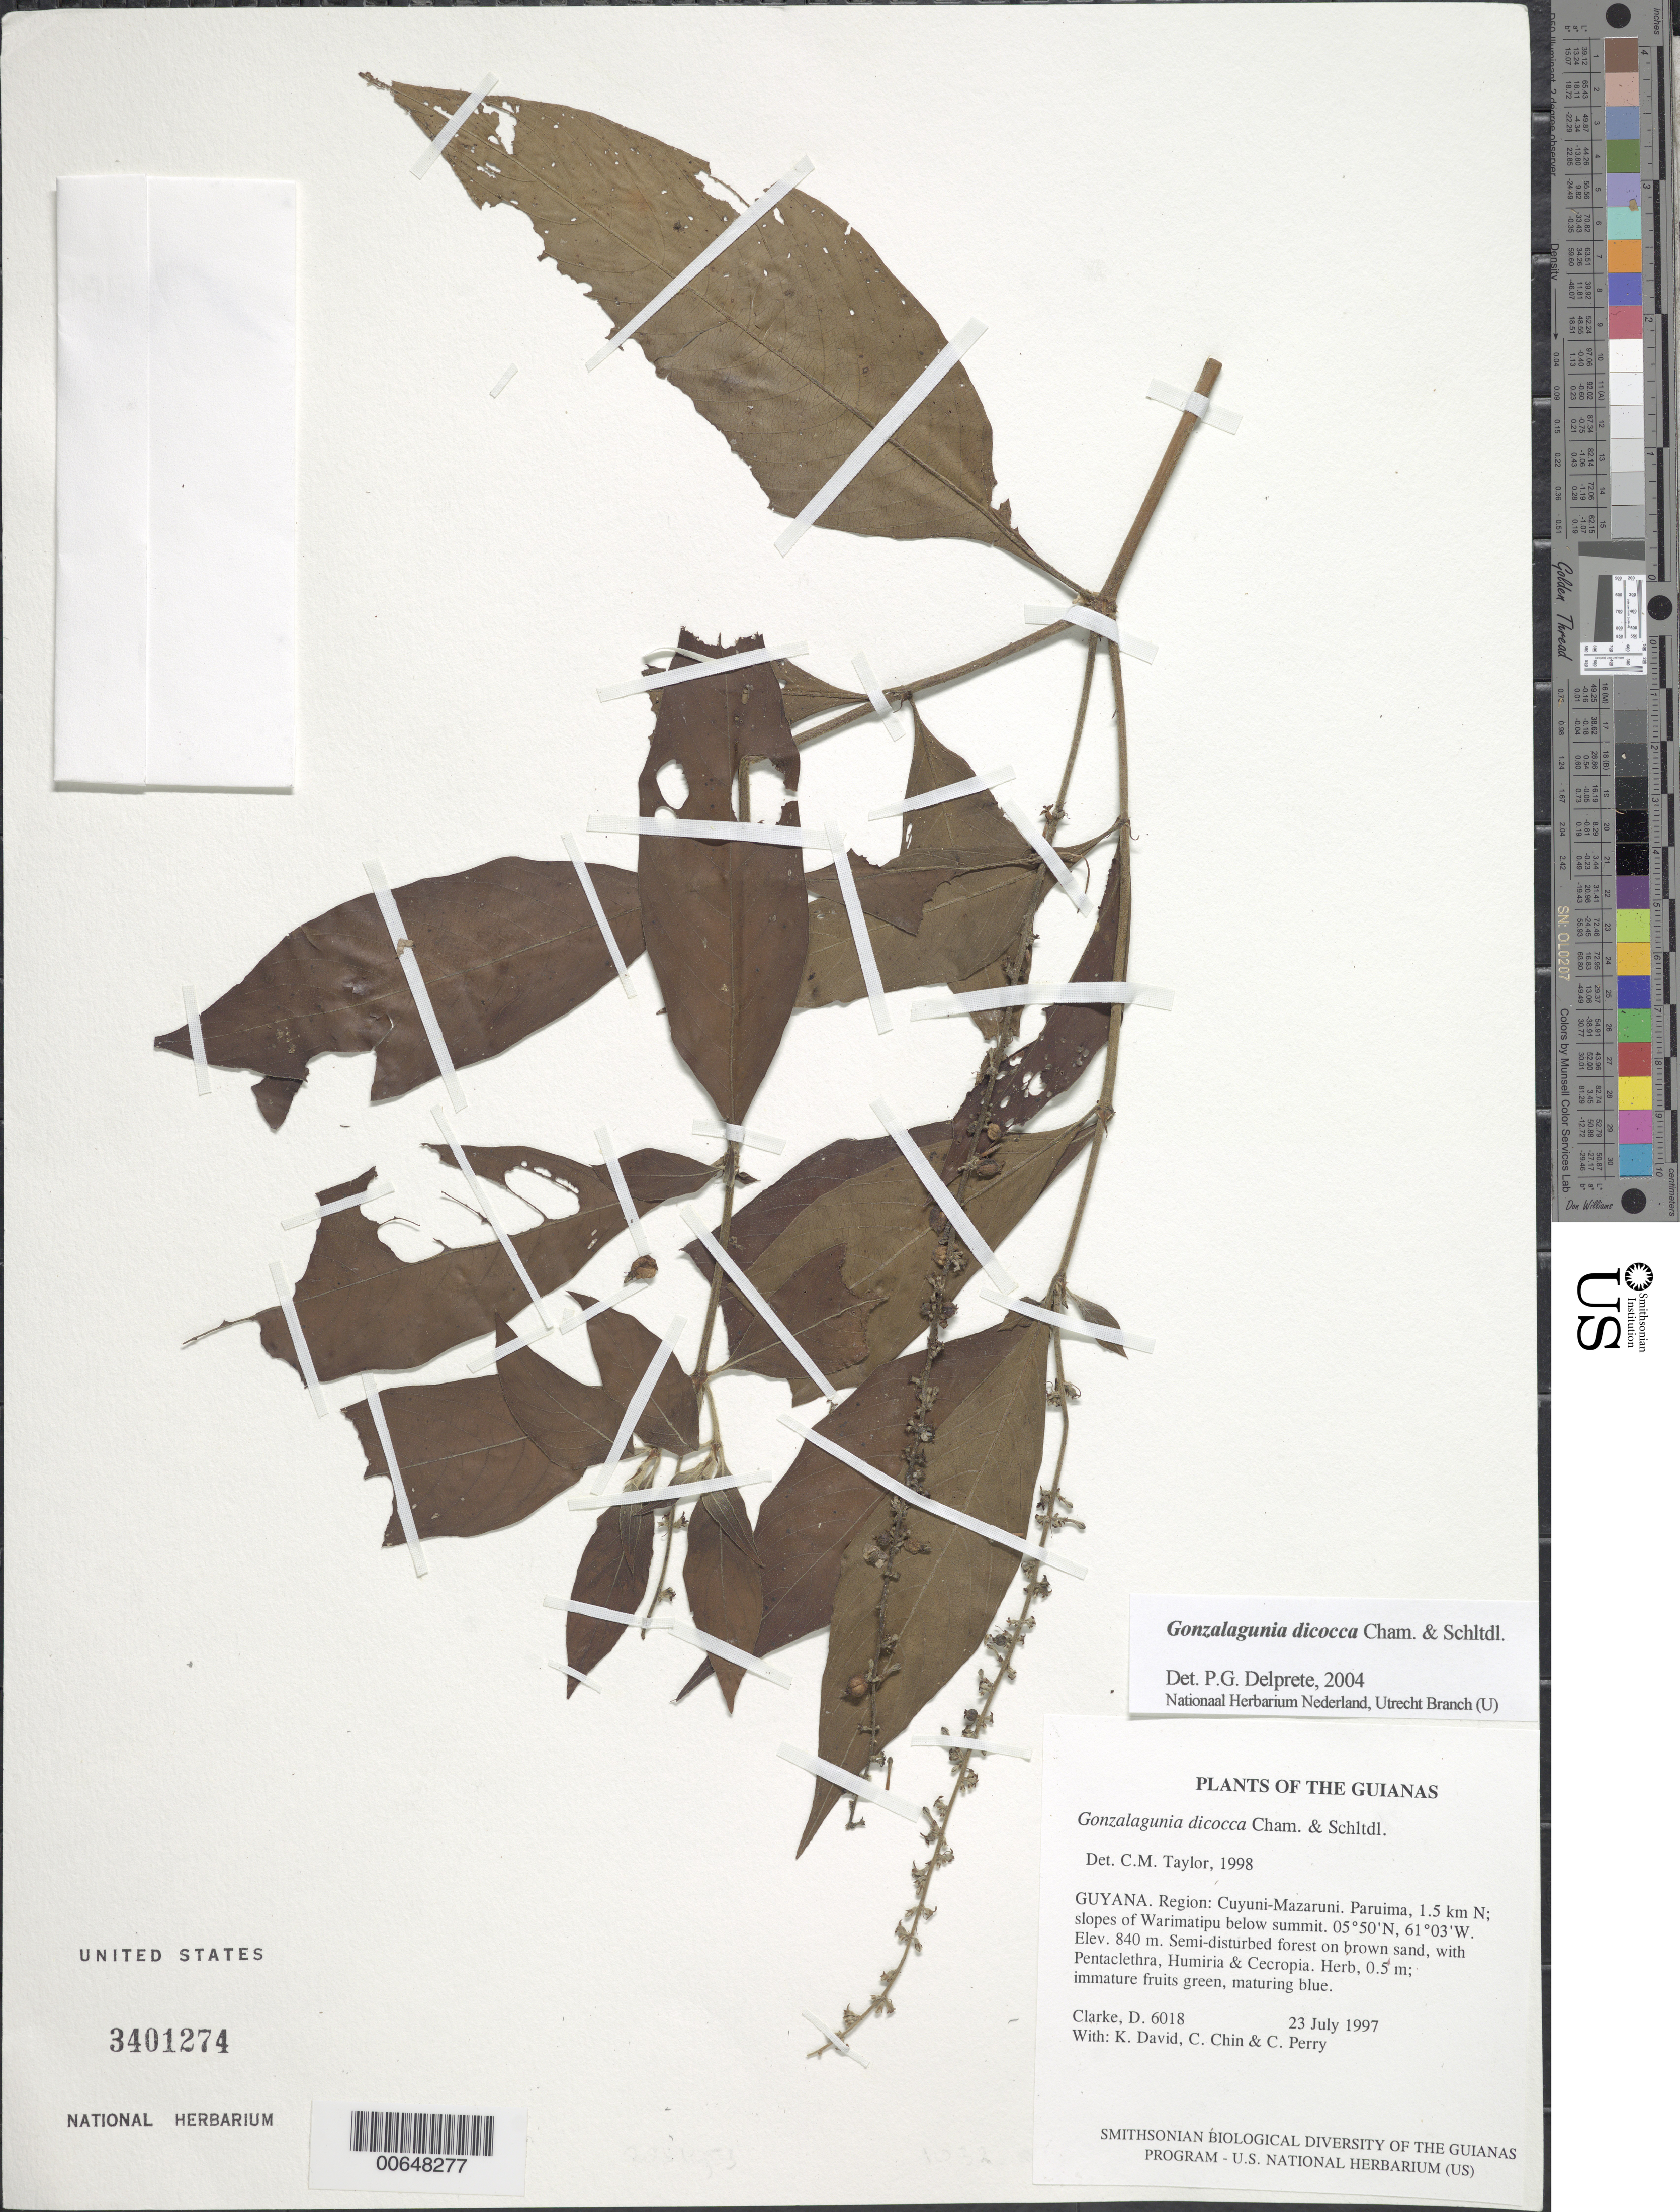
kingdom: Plantae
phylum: Tracheophyta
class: Magnoliopsida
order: Gentianales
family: Rubiaceae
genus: Gonzalagunia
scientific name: Gonzalagunia dicocca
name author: Cham. & Schltdl.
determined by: Taylor, Charlotte M.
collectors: H. D. Clarke, K. David, C. Chin & C. Perry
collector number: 6018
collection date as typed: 23 July 1997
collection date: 1997-07-23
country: Guyana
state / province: Cuyuni-Mazaruni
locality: Paruima, 1.5 km N; slopes of Warimatipu below summit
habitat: Semi-disturbed forest on brown sand, with Pentaclethra, Humiria & Cecropia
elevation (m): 840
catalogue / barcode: US 3401274